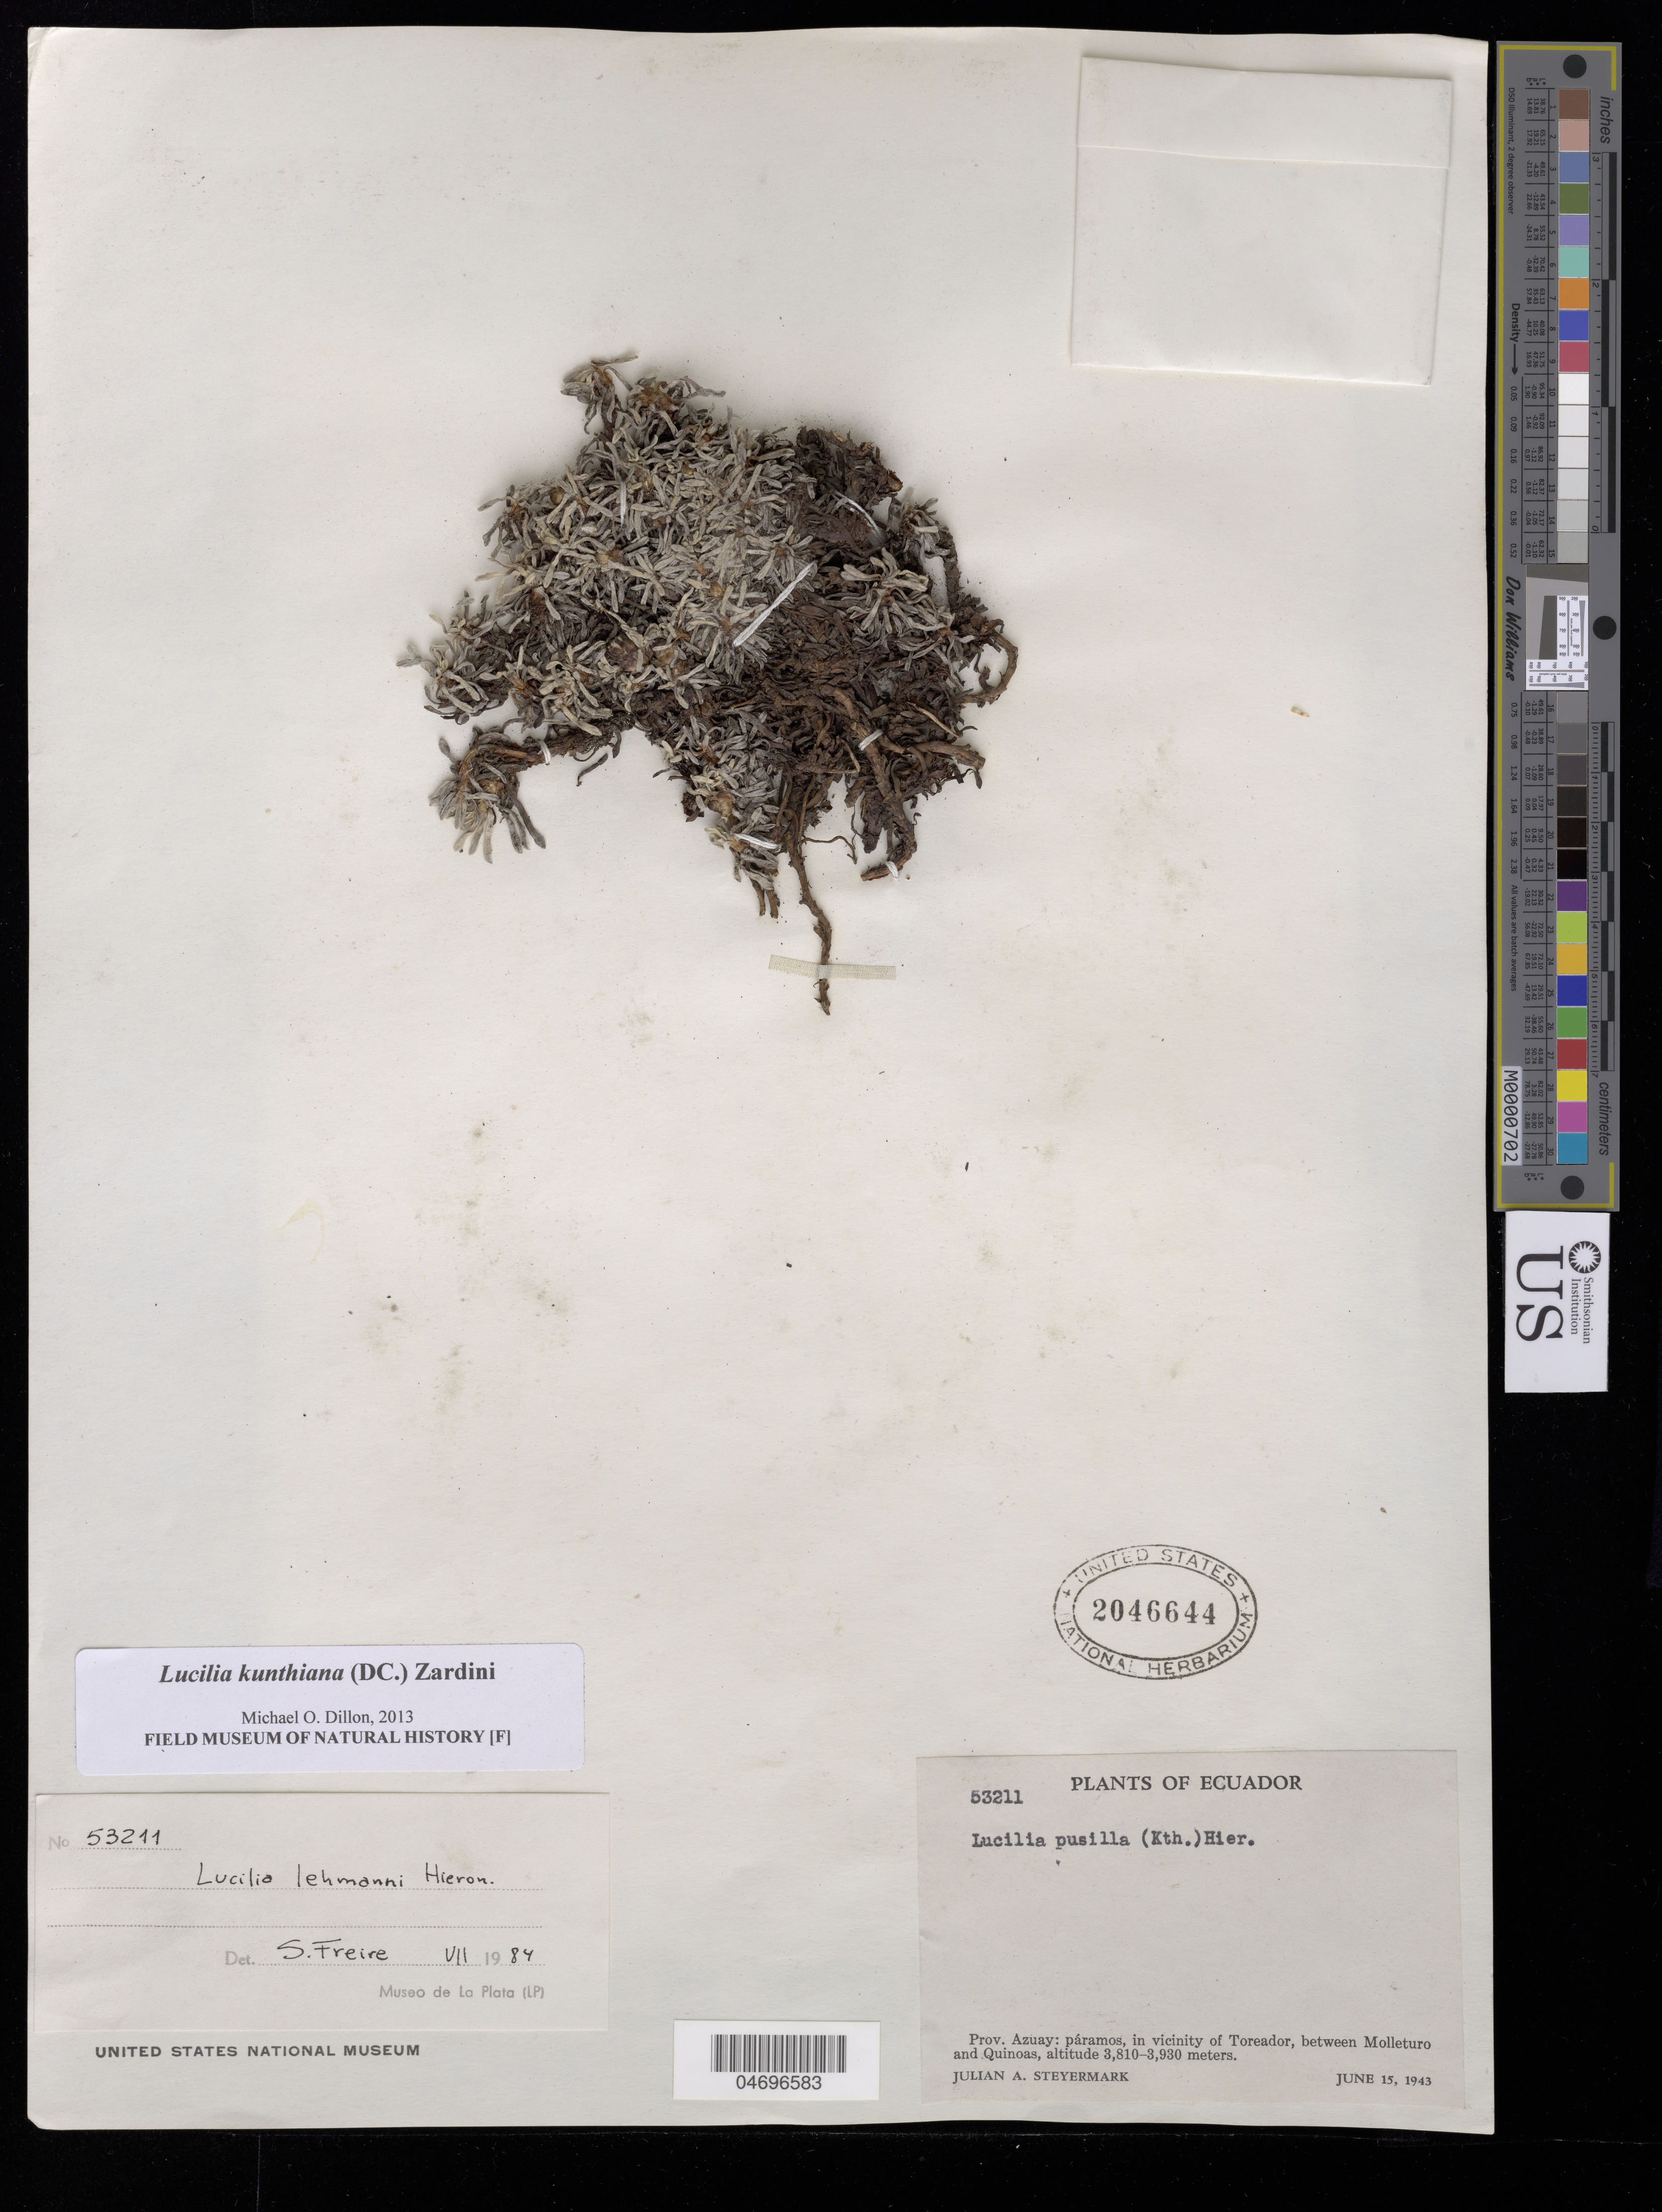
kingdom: Plantae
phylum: Tracheophyta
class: Magnoliopsida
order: Asterales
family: Asteraceae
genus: Lucilia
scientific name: Lucilia kunthiana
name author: (DC.) Zardini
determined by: Dillon, M. O.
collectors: J. Steyermark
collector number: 53211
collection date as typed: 15 Jun 1943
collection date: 1943-06-15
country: Ecuador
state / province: Azuay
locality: Páramos in vicinity of Toreador, between Molleturo & Quinoas.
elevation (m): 3810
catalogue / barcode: US 2046644